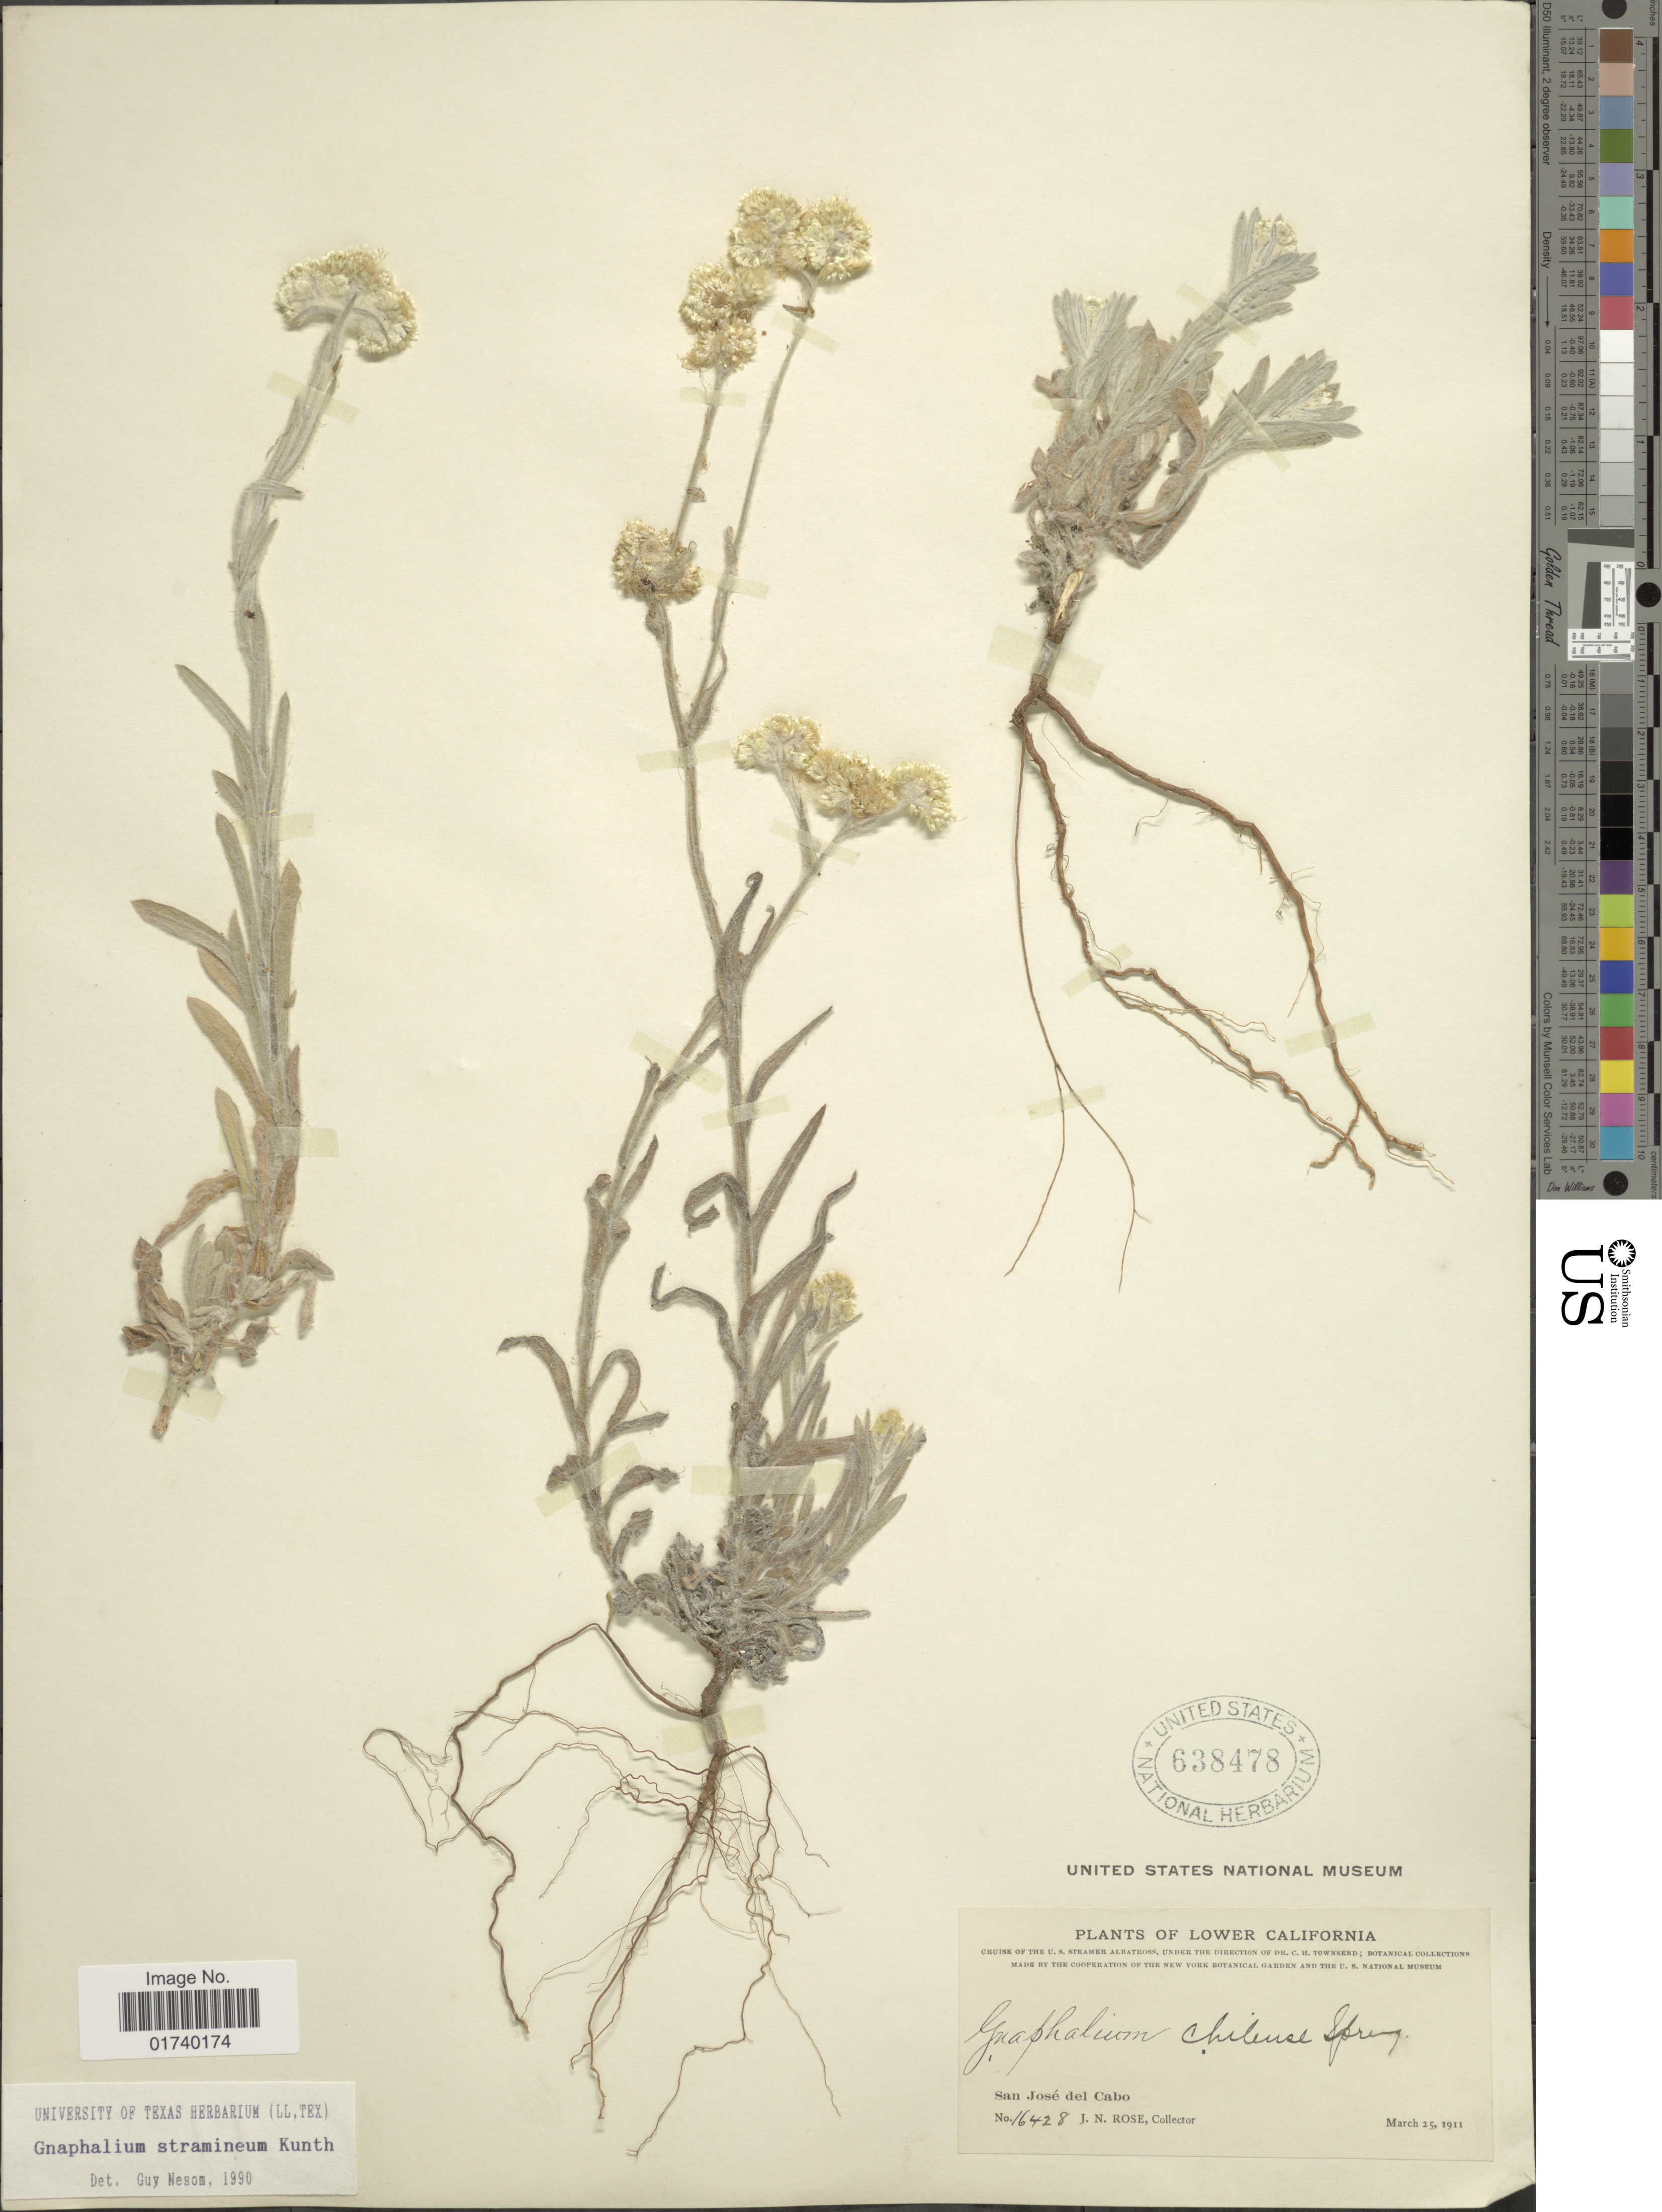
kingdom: Plantae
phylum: Tracheophyta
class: Magnoliopsida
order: Asterales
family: Asteraceae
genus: Pseudognaphalium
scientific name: Pseudognaphalium stramineum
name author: (Kunth) Anderb.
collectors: J. N. Rose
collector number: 16428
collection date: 1911-03-25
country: Mexico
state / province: Baja California Sur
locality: San Jose del Cabo.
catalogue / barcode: US 638478